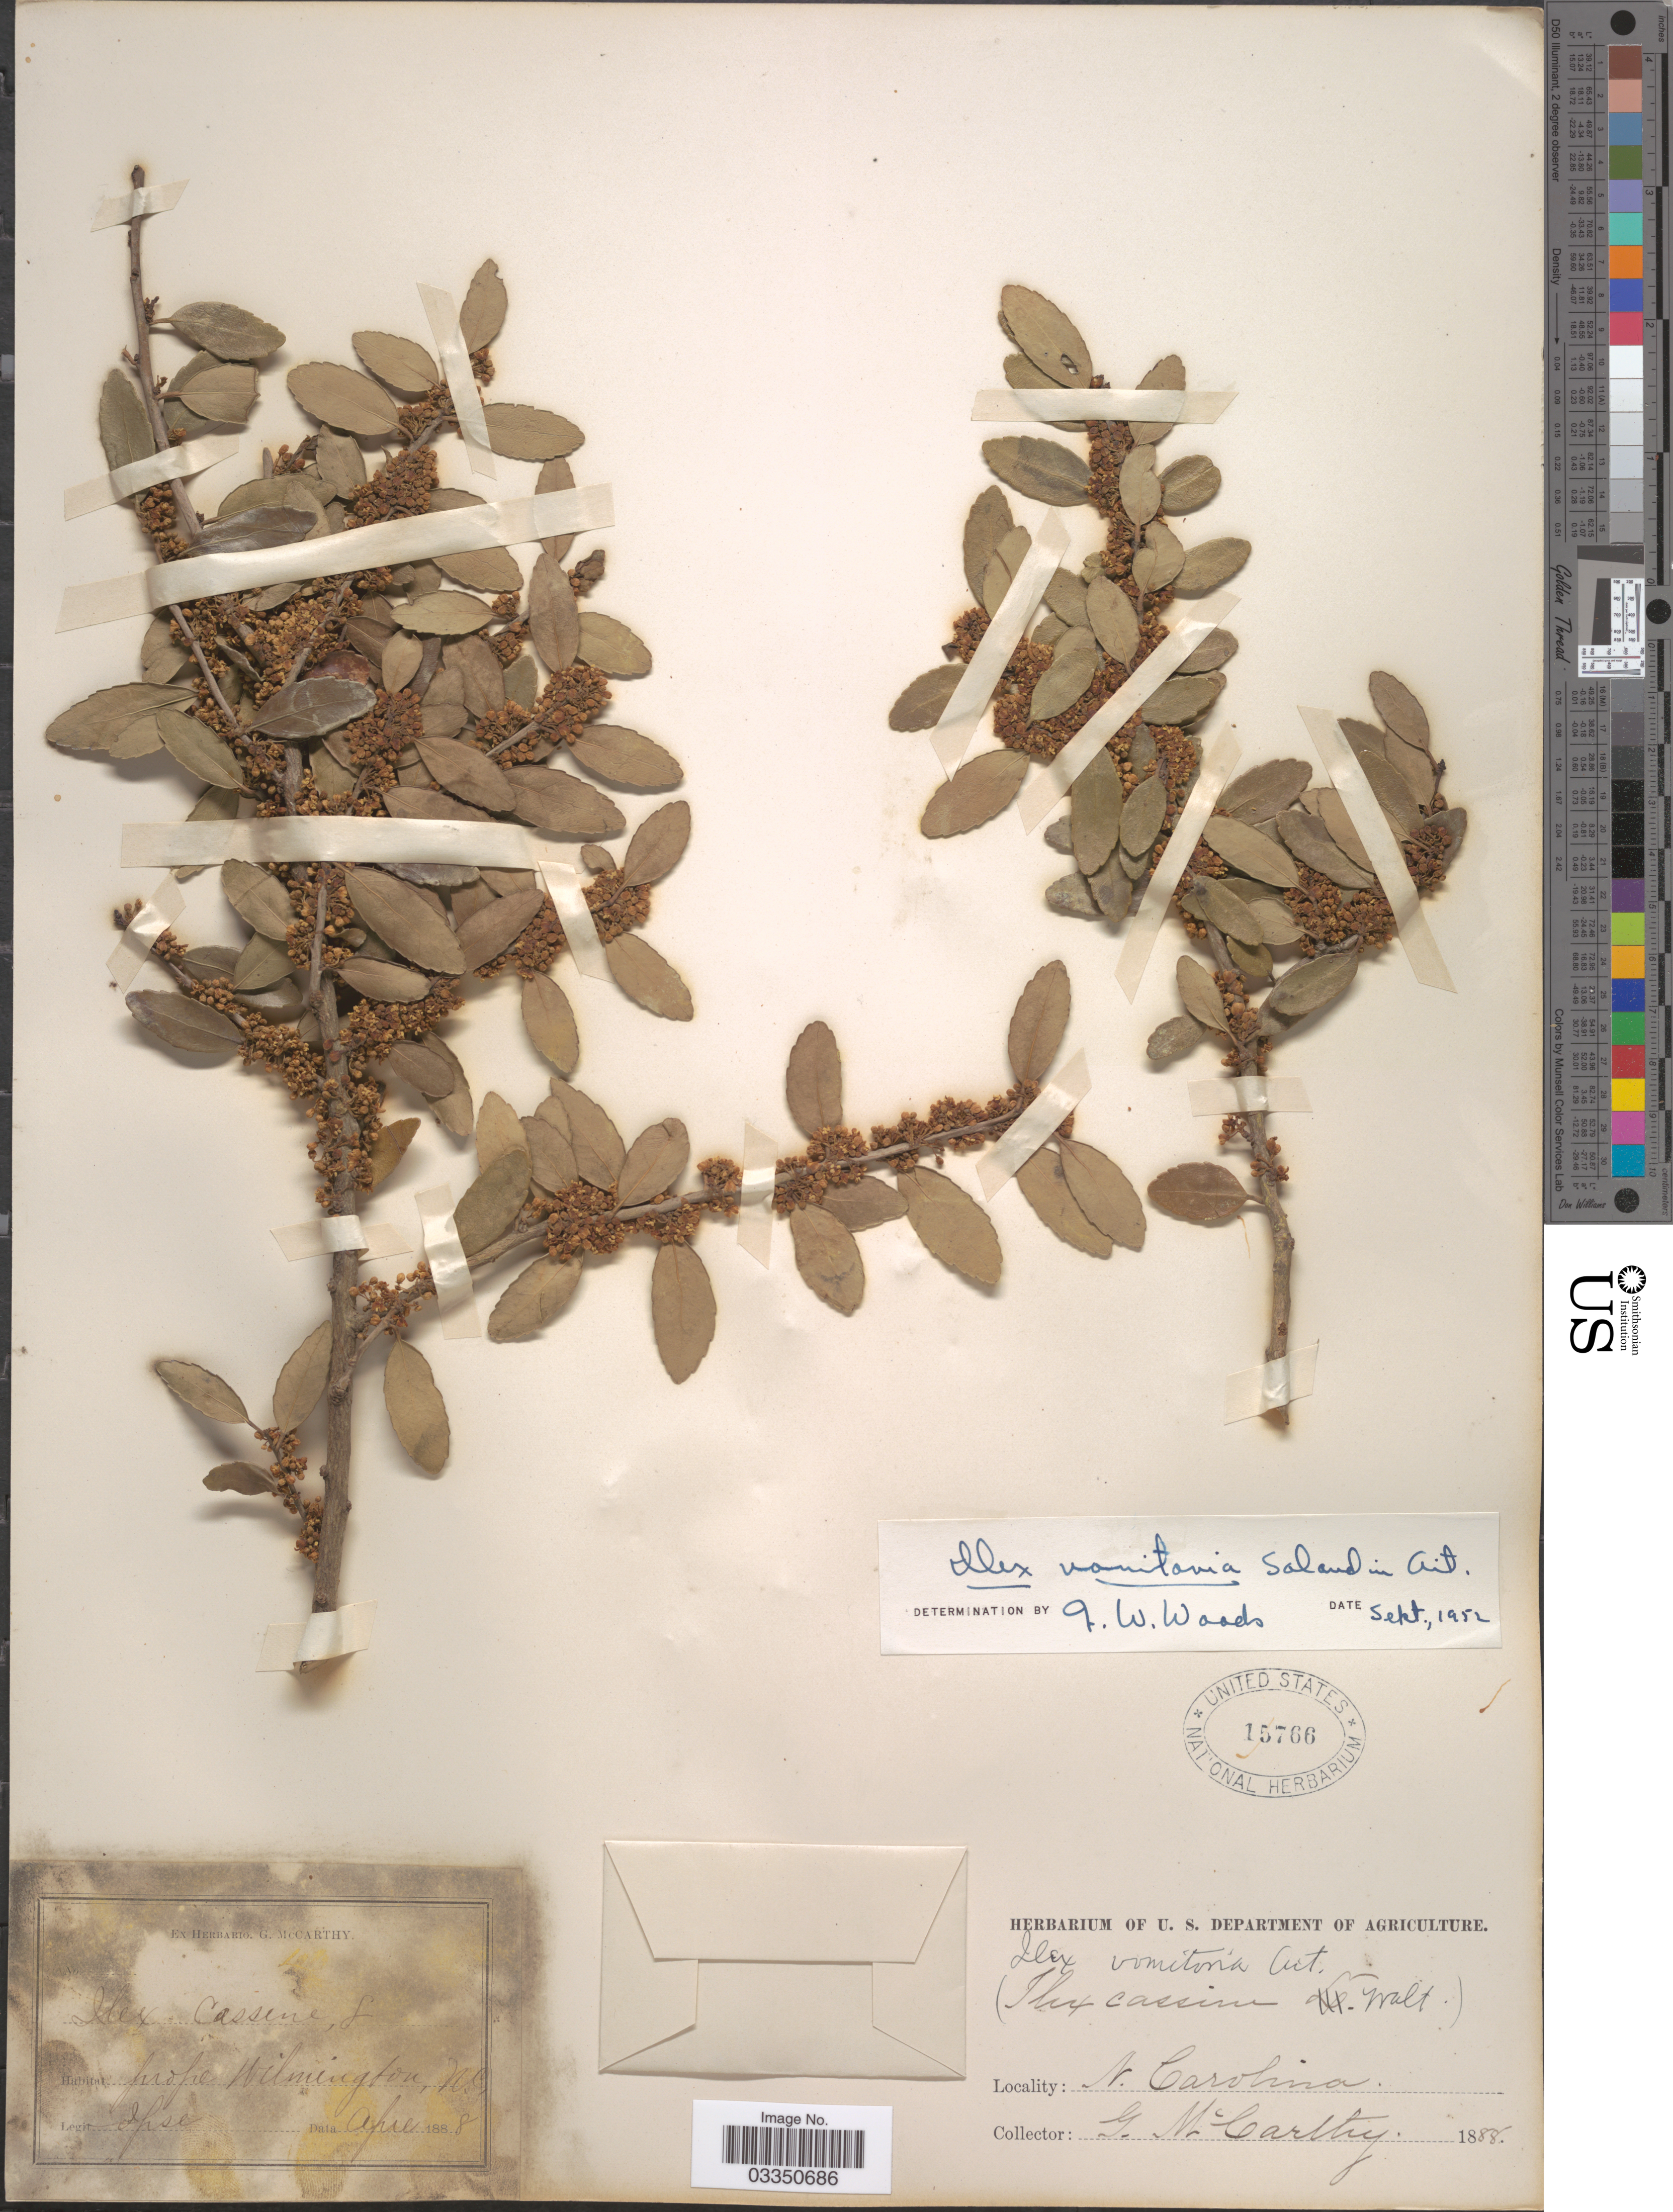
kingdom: Plantae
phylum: Tracheophyta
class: Magnoliopsida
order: Aquifoliales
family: Aquifoliaceae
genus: Ilex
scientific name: Ilex vomitoria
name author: Aiton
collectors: G. McCarthy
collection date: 1888-04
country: United States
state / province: North Carolina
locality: Prope Wilmington.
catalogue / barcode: US 15766